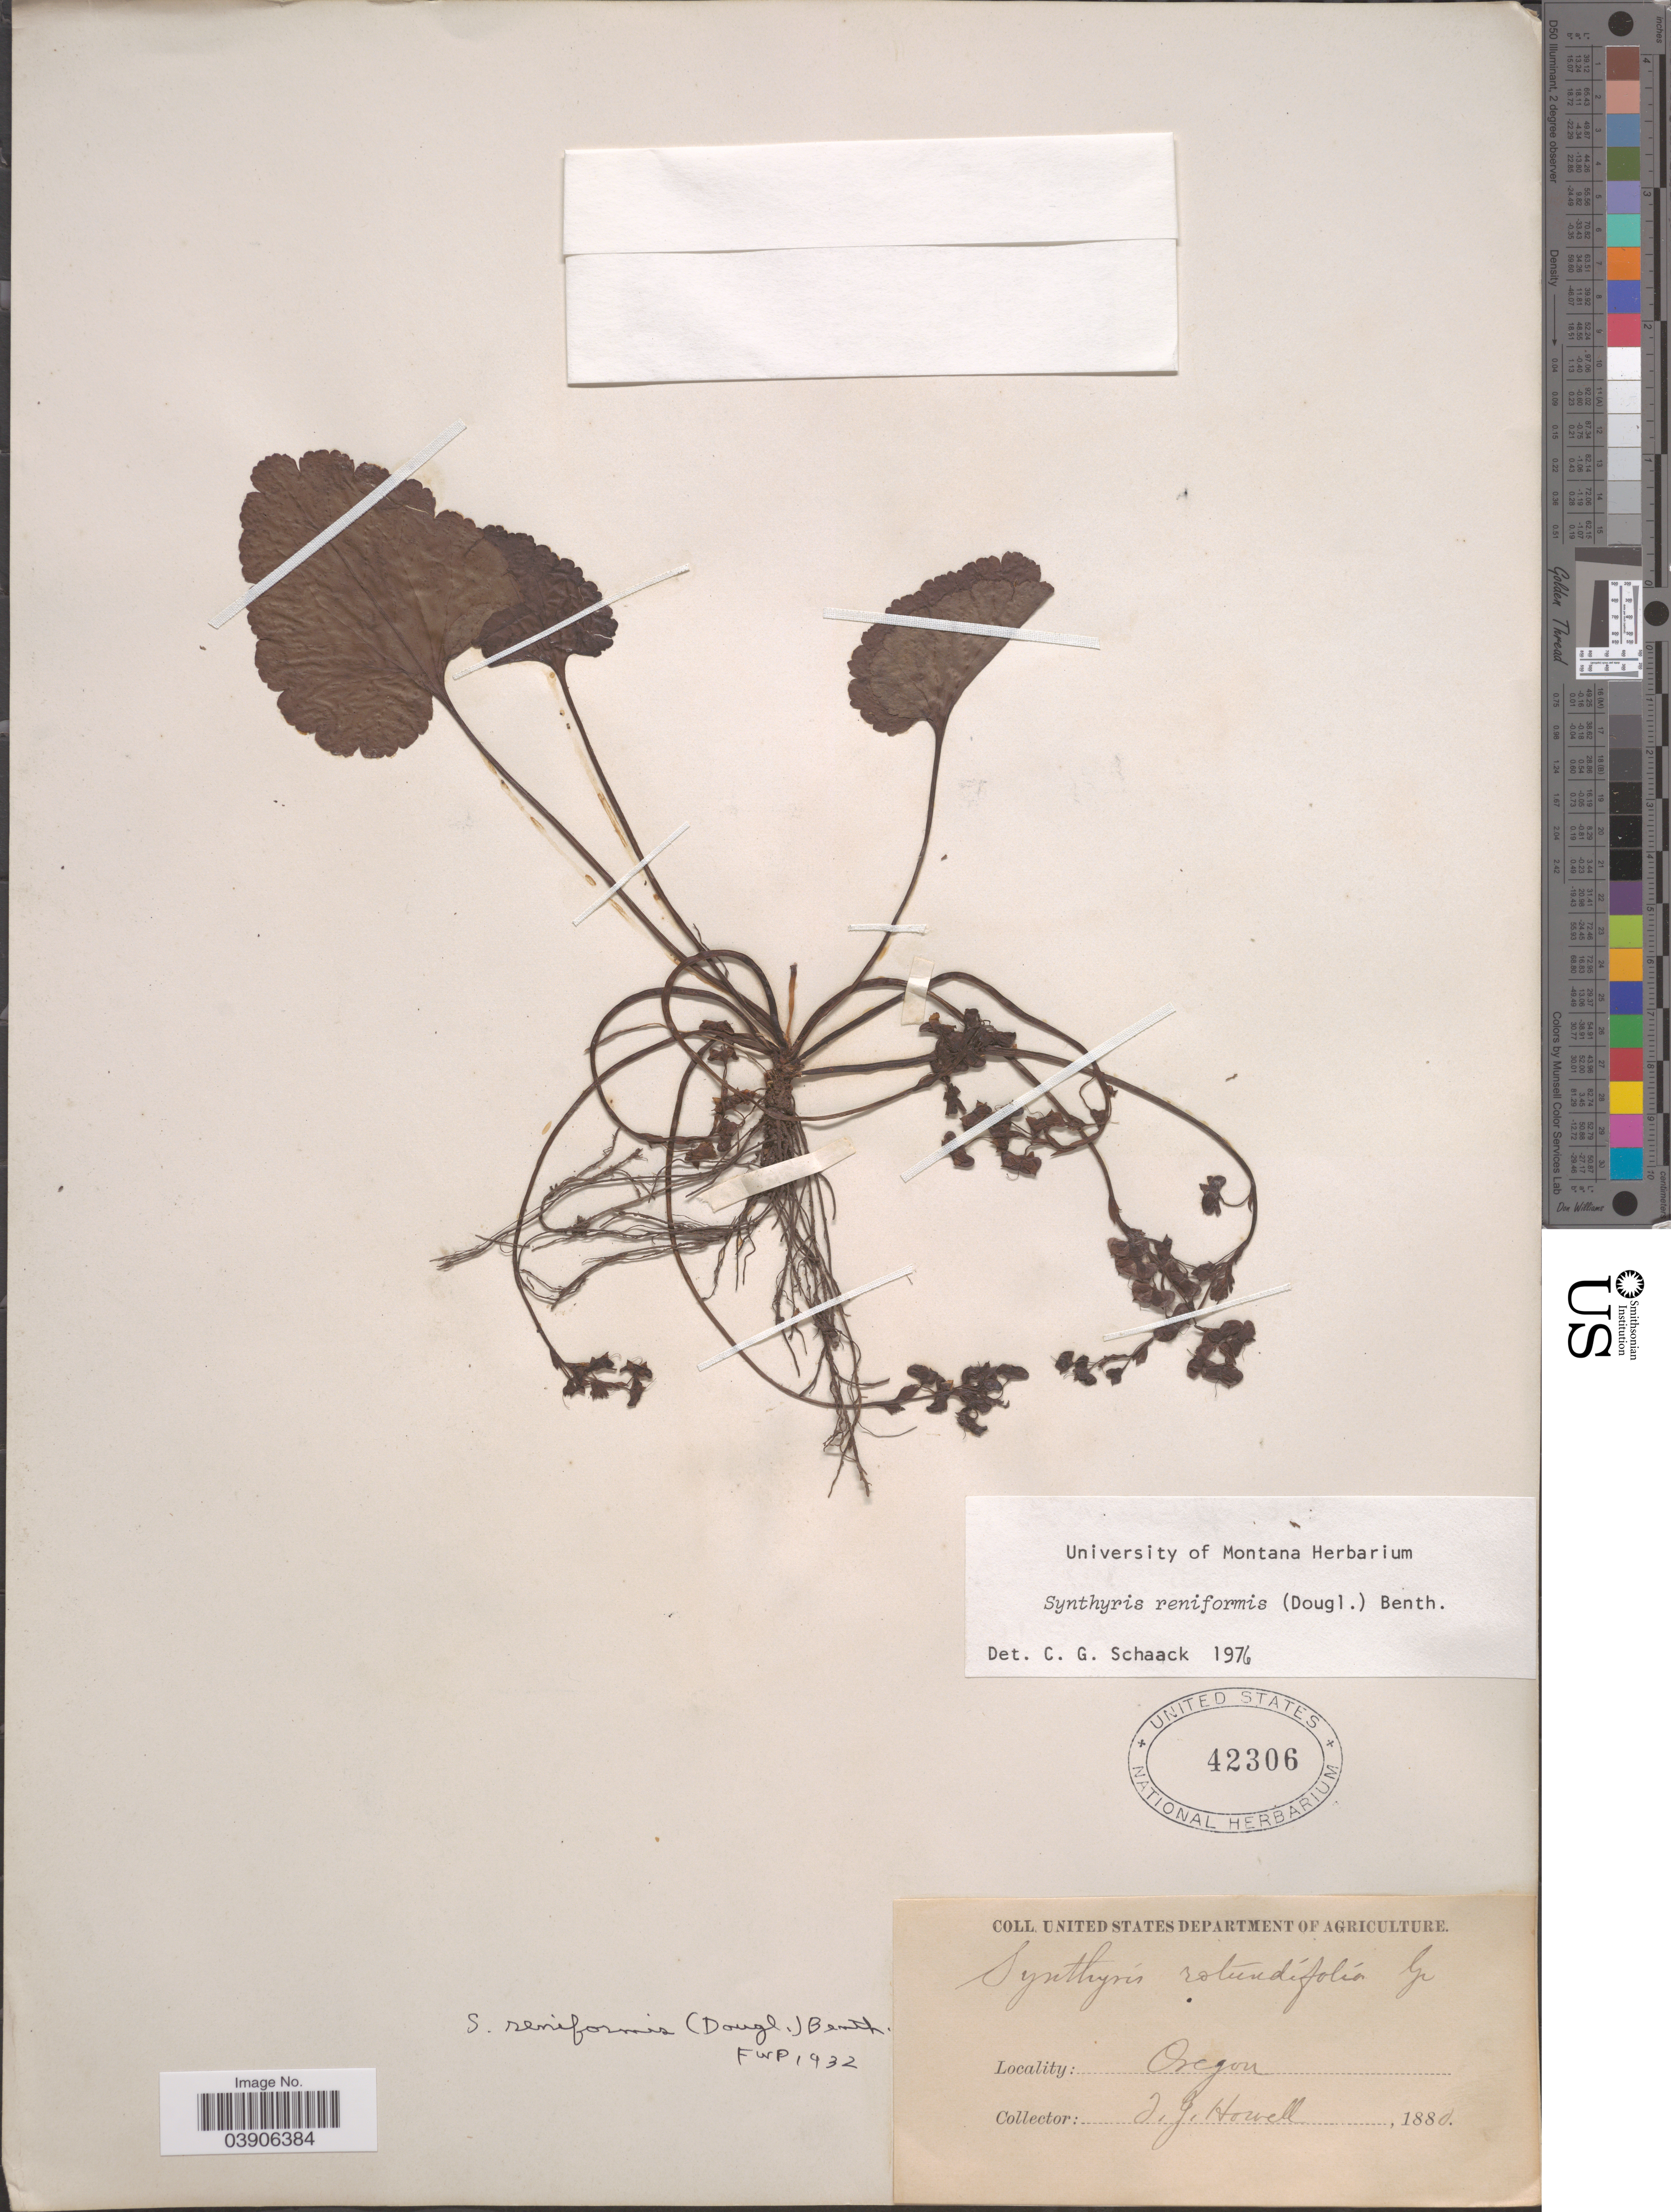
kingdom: Plantae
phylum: Tracheophyta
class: Magnoliopsida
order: Lamiales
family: Plantaginaceae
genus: Synthyris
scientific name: Synthyris reniformis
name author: Benth.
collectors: T. J. Howell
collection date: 1880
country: United States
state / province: Oregon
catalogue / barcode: US 42306